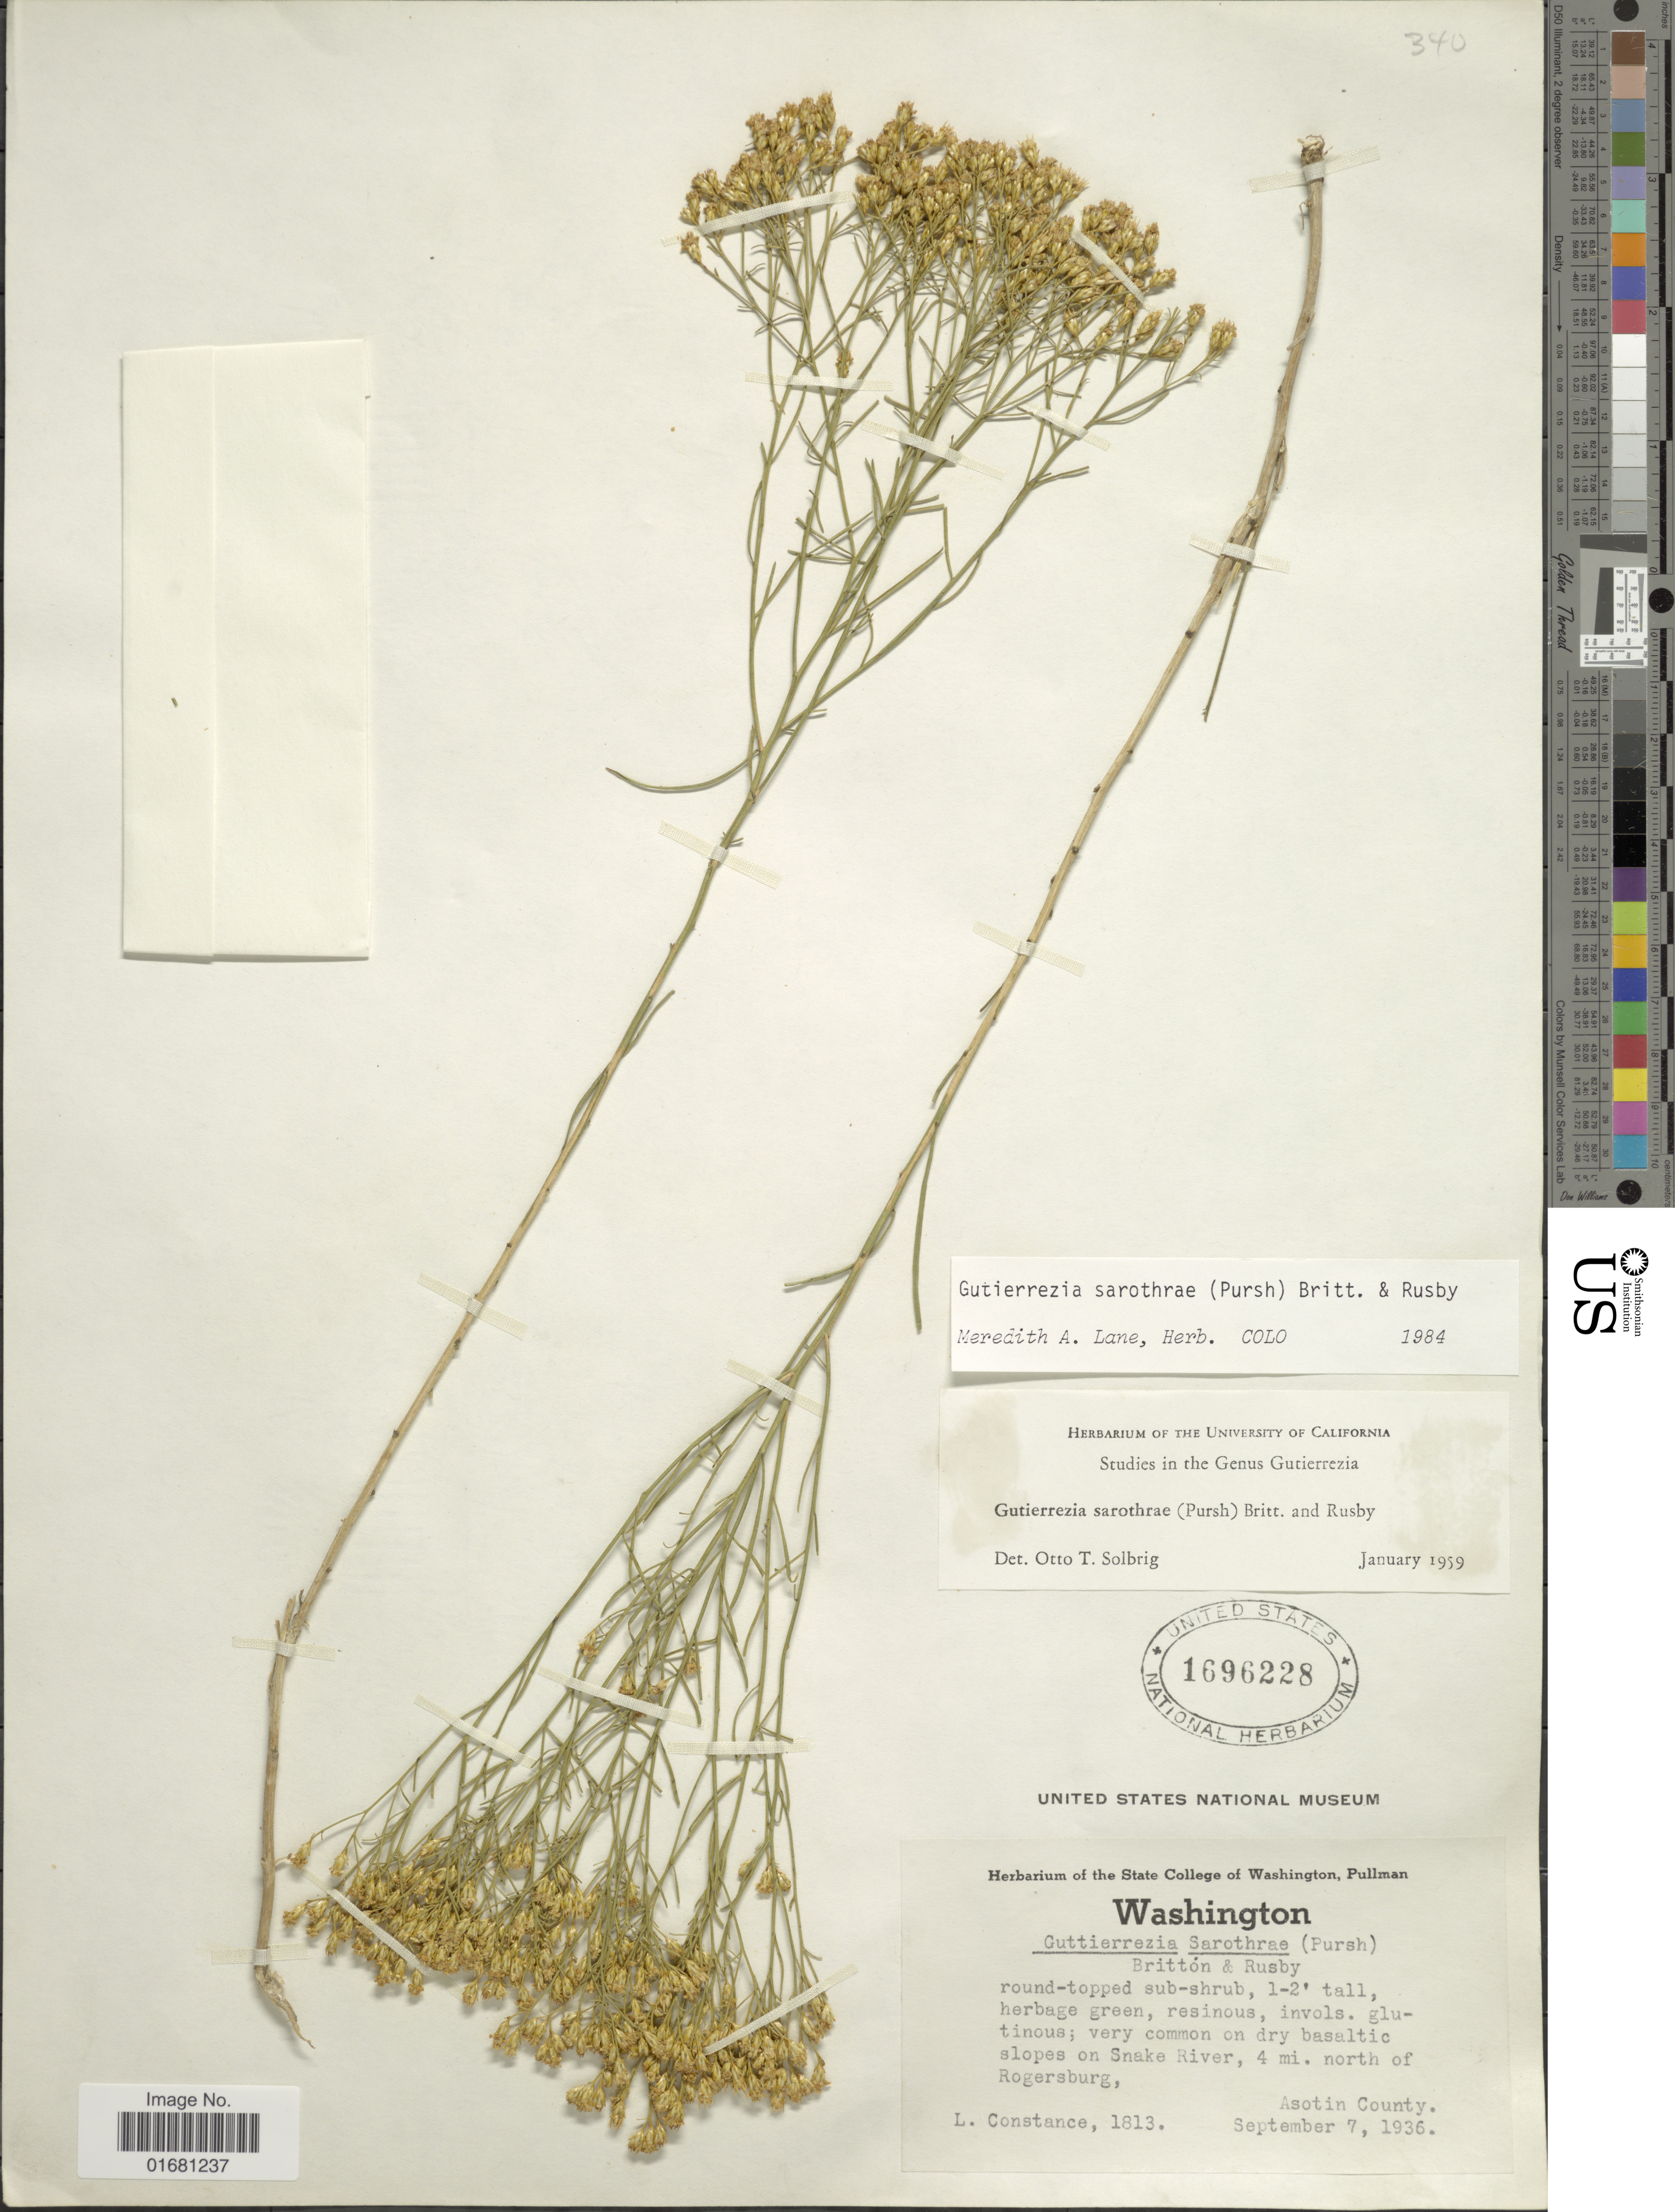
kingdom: Plantae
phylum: Tracheophyta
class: Magnoliopsida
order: Asterales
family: Asteraceae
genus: Gutierrezia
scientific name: Gutierrezia sarothrae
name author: (Pursh) Britton & Rusby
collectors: L. Constance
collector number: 1813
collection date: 1936-09-07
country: United States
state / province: Washington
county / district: Asotin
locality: Washington. Asotin County. slopes on Snake River, 4 mi. north of Rogersburg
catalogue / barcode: US 1696228